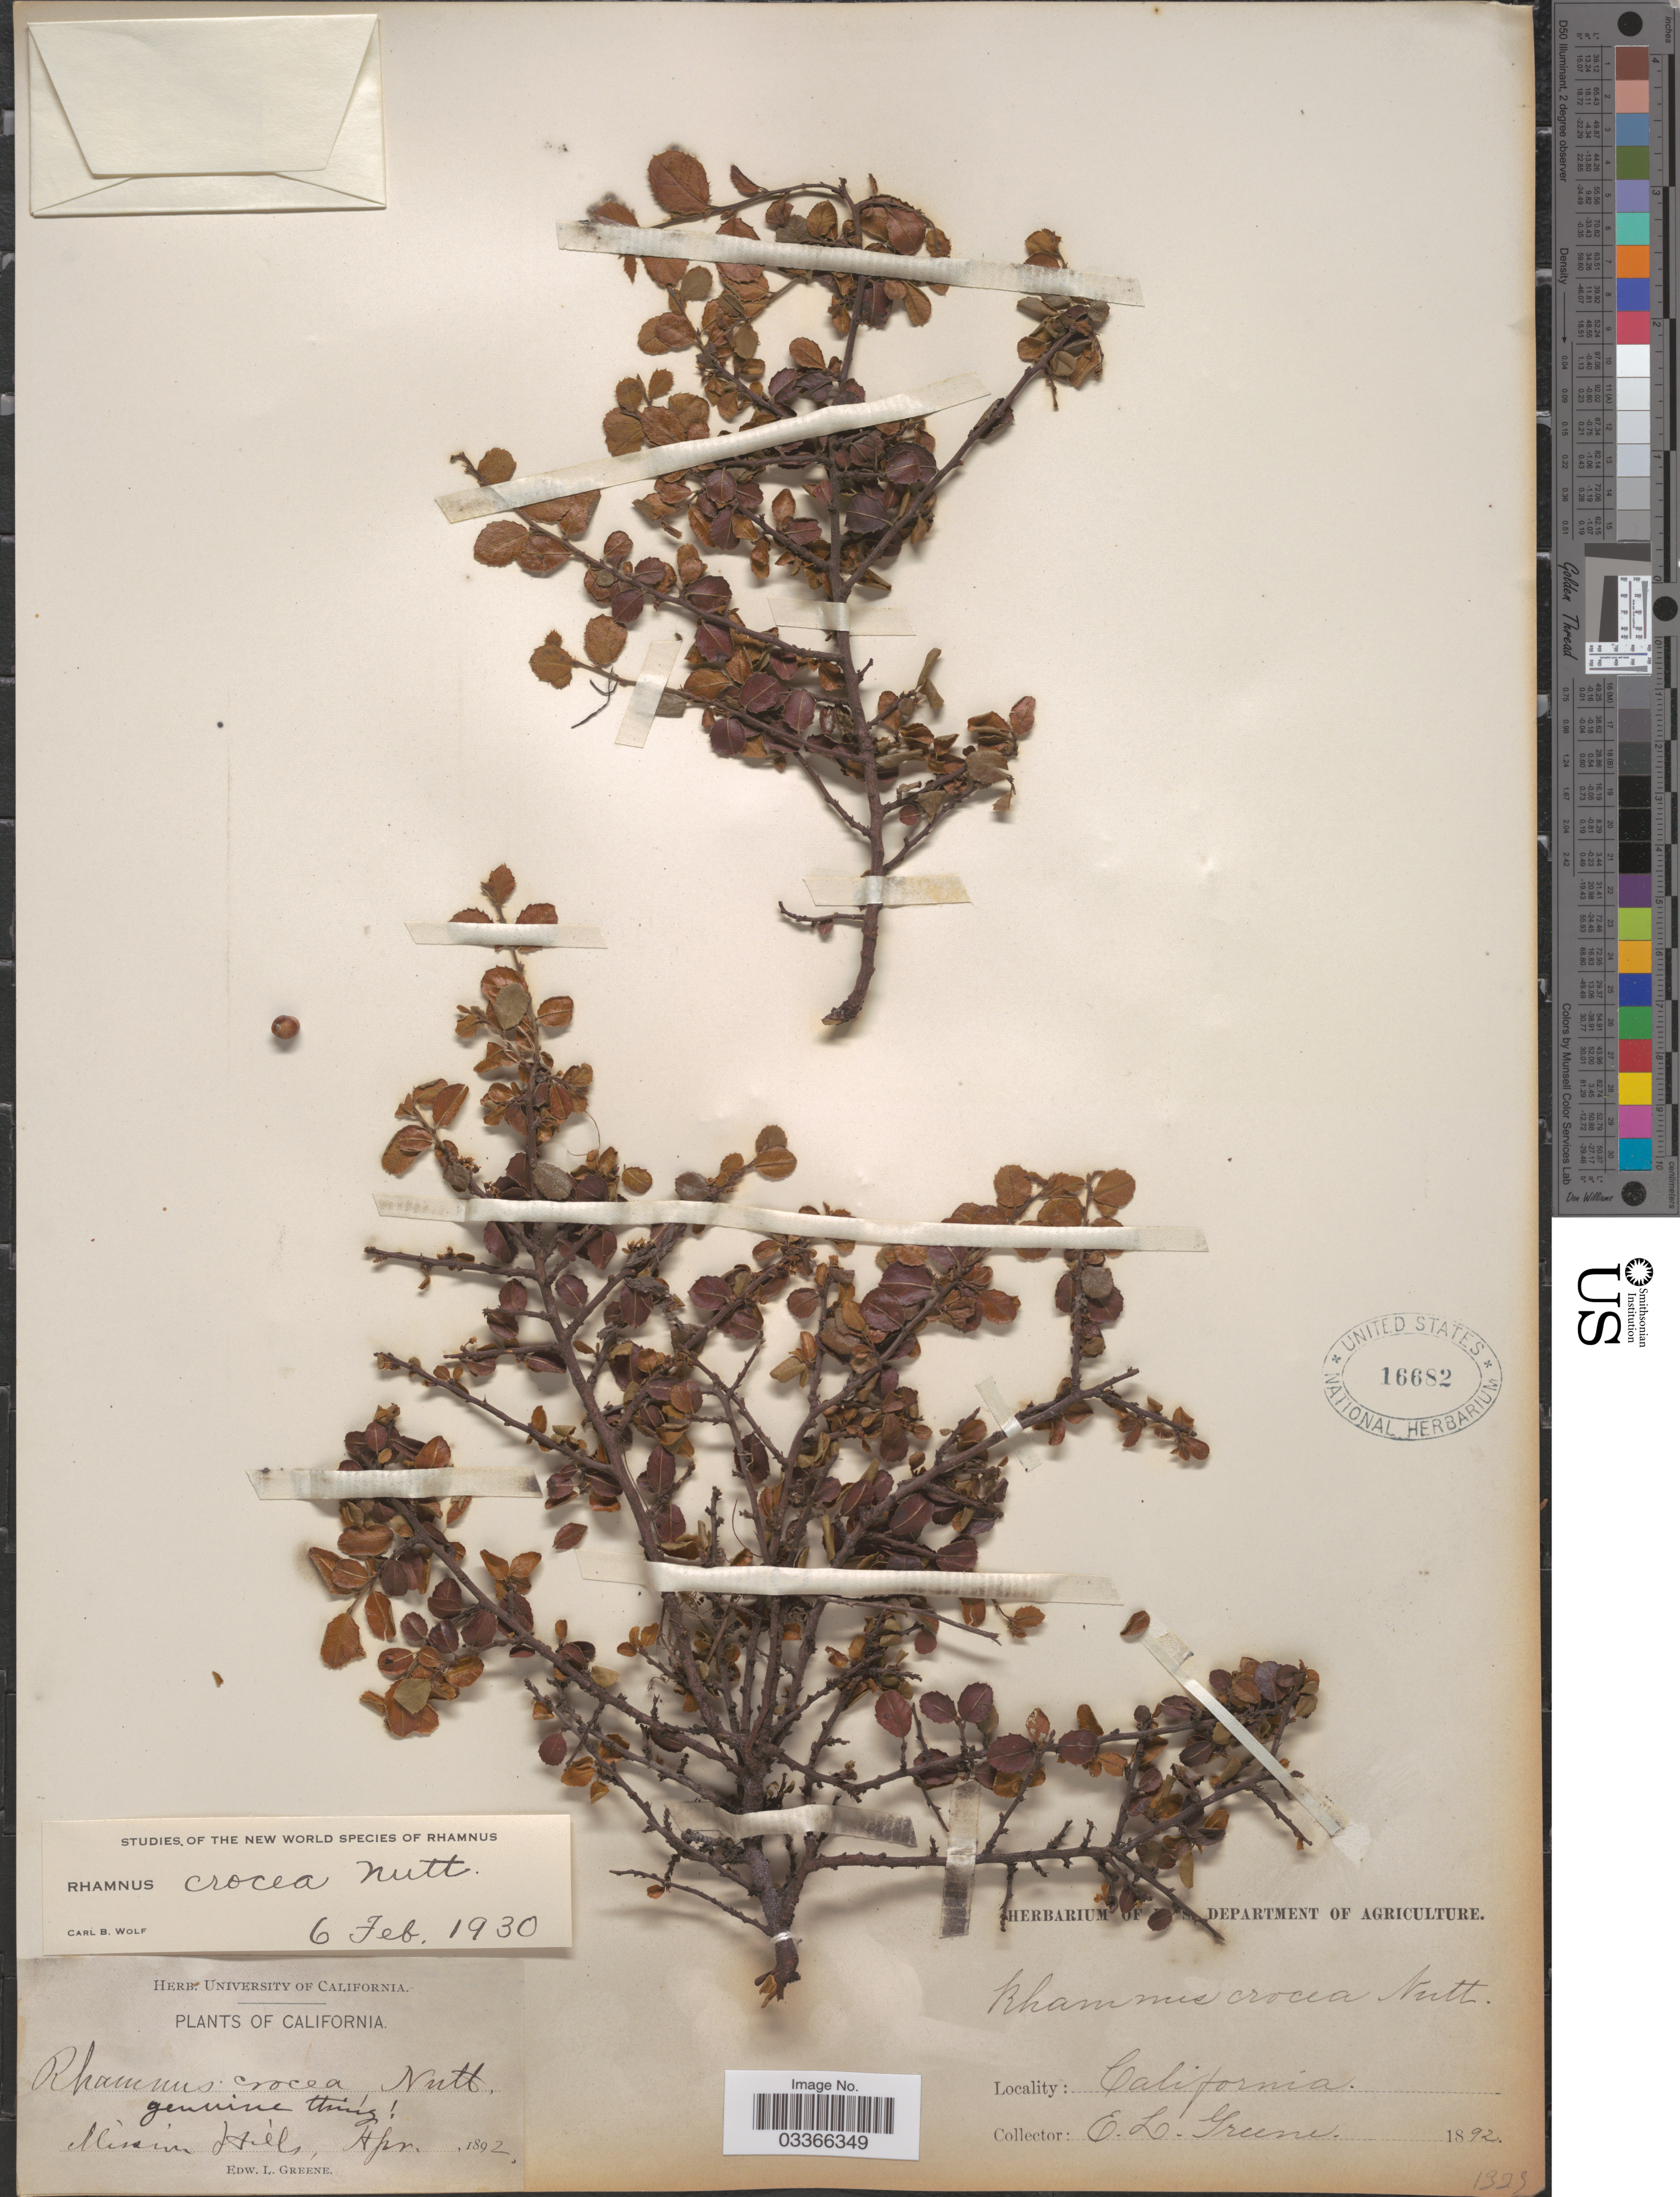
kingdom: Plantae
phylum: Tracheophyta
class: Magnoliopsida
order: Rosales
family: Rhamnaceae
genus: Rhamnus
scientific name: Rhamnus crocea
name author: Nutt.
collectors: E. L. Greene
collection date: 1892-04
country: United States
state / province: California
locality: Mission Hills.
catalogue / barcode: US 16682